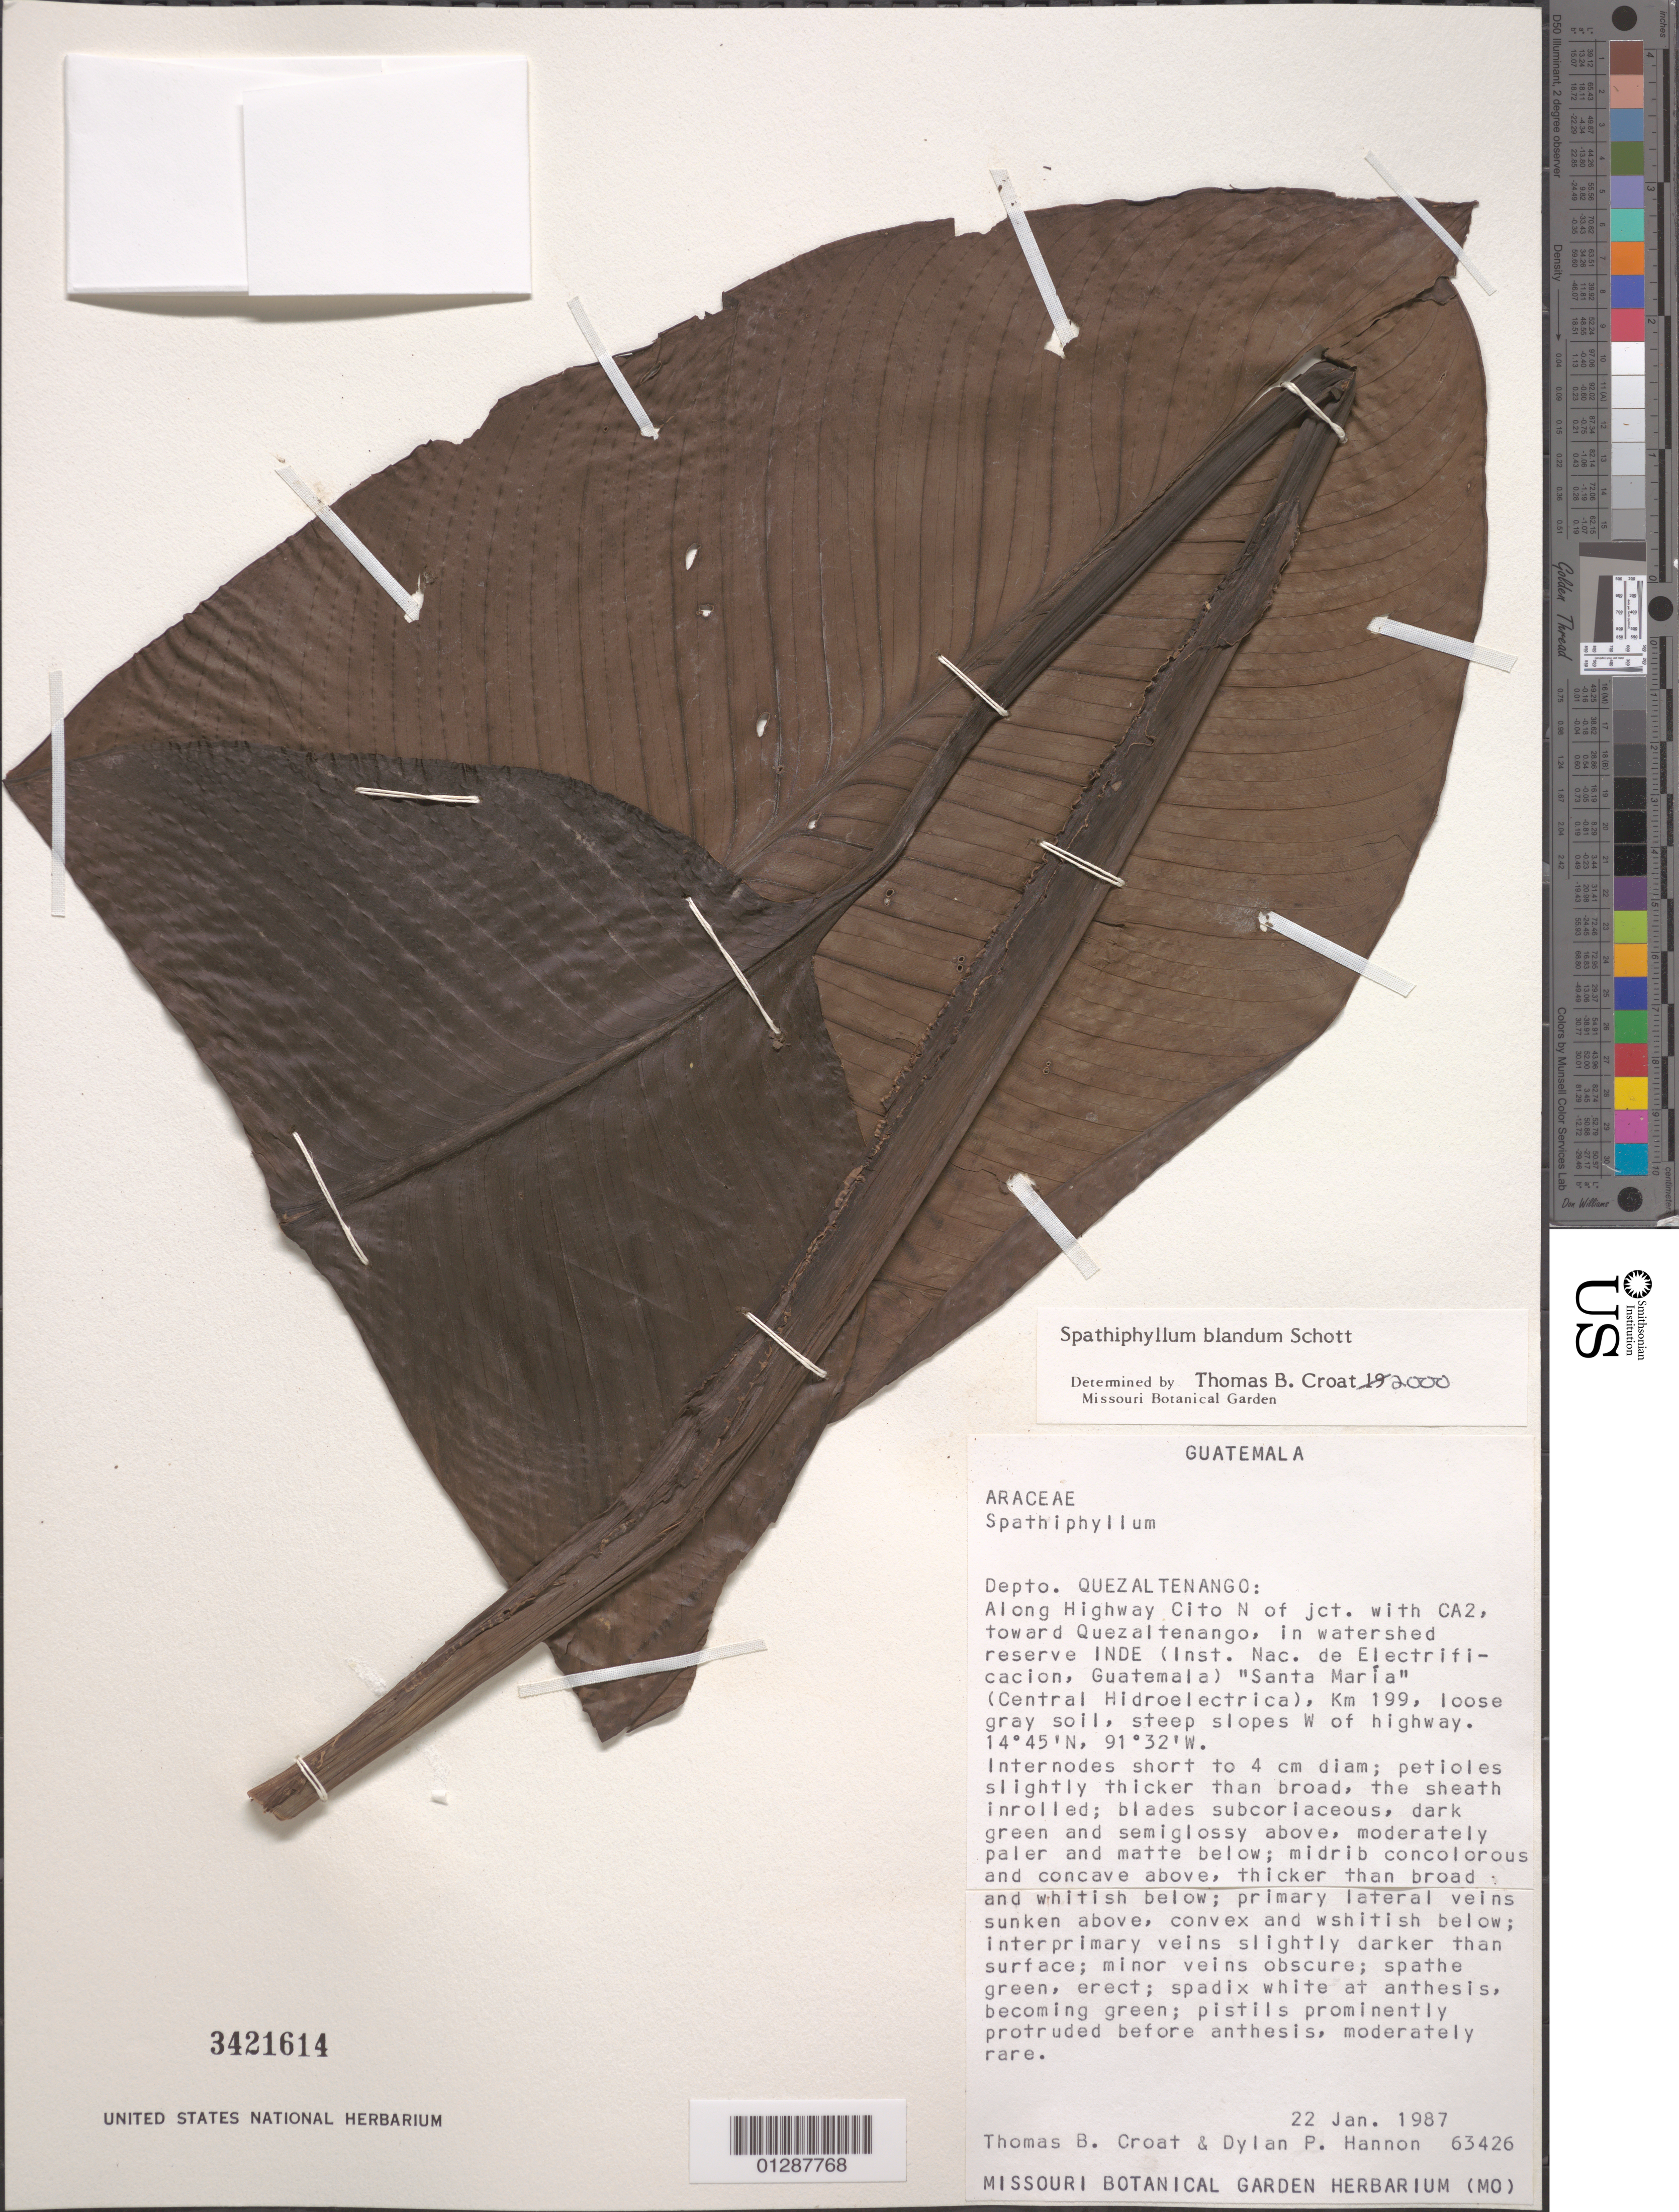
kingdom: Plantae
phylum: Tracheophyta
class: Liliopsida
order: Alismatales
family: Araceae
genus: Spathiphyllum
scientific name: Spathiphyllum blandum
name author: Schott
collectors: T. B. Croat & D. Hannon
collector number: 63426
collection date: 1987-01-22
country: Guatemala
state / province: Quetzaltenango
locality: Depto. Quezaltenango. Along Highway Cito N of jct. with CA2, toward Quezaltenango, in watershed reserve Inde (Inst. Nac. de Electriciticacion, Guatemale) "Santa María" (Central Hidroelectrica), Km 199, loose gray soil, steep slopes W of highway.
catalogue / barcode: US 3421614